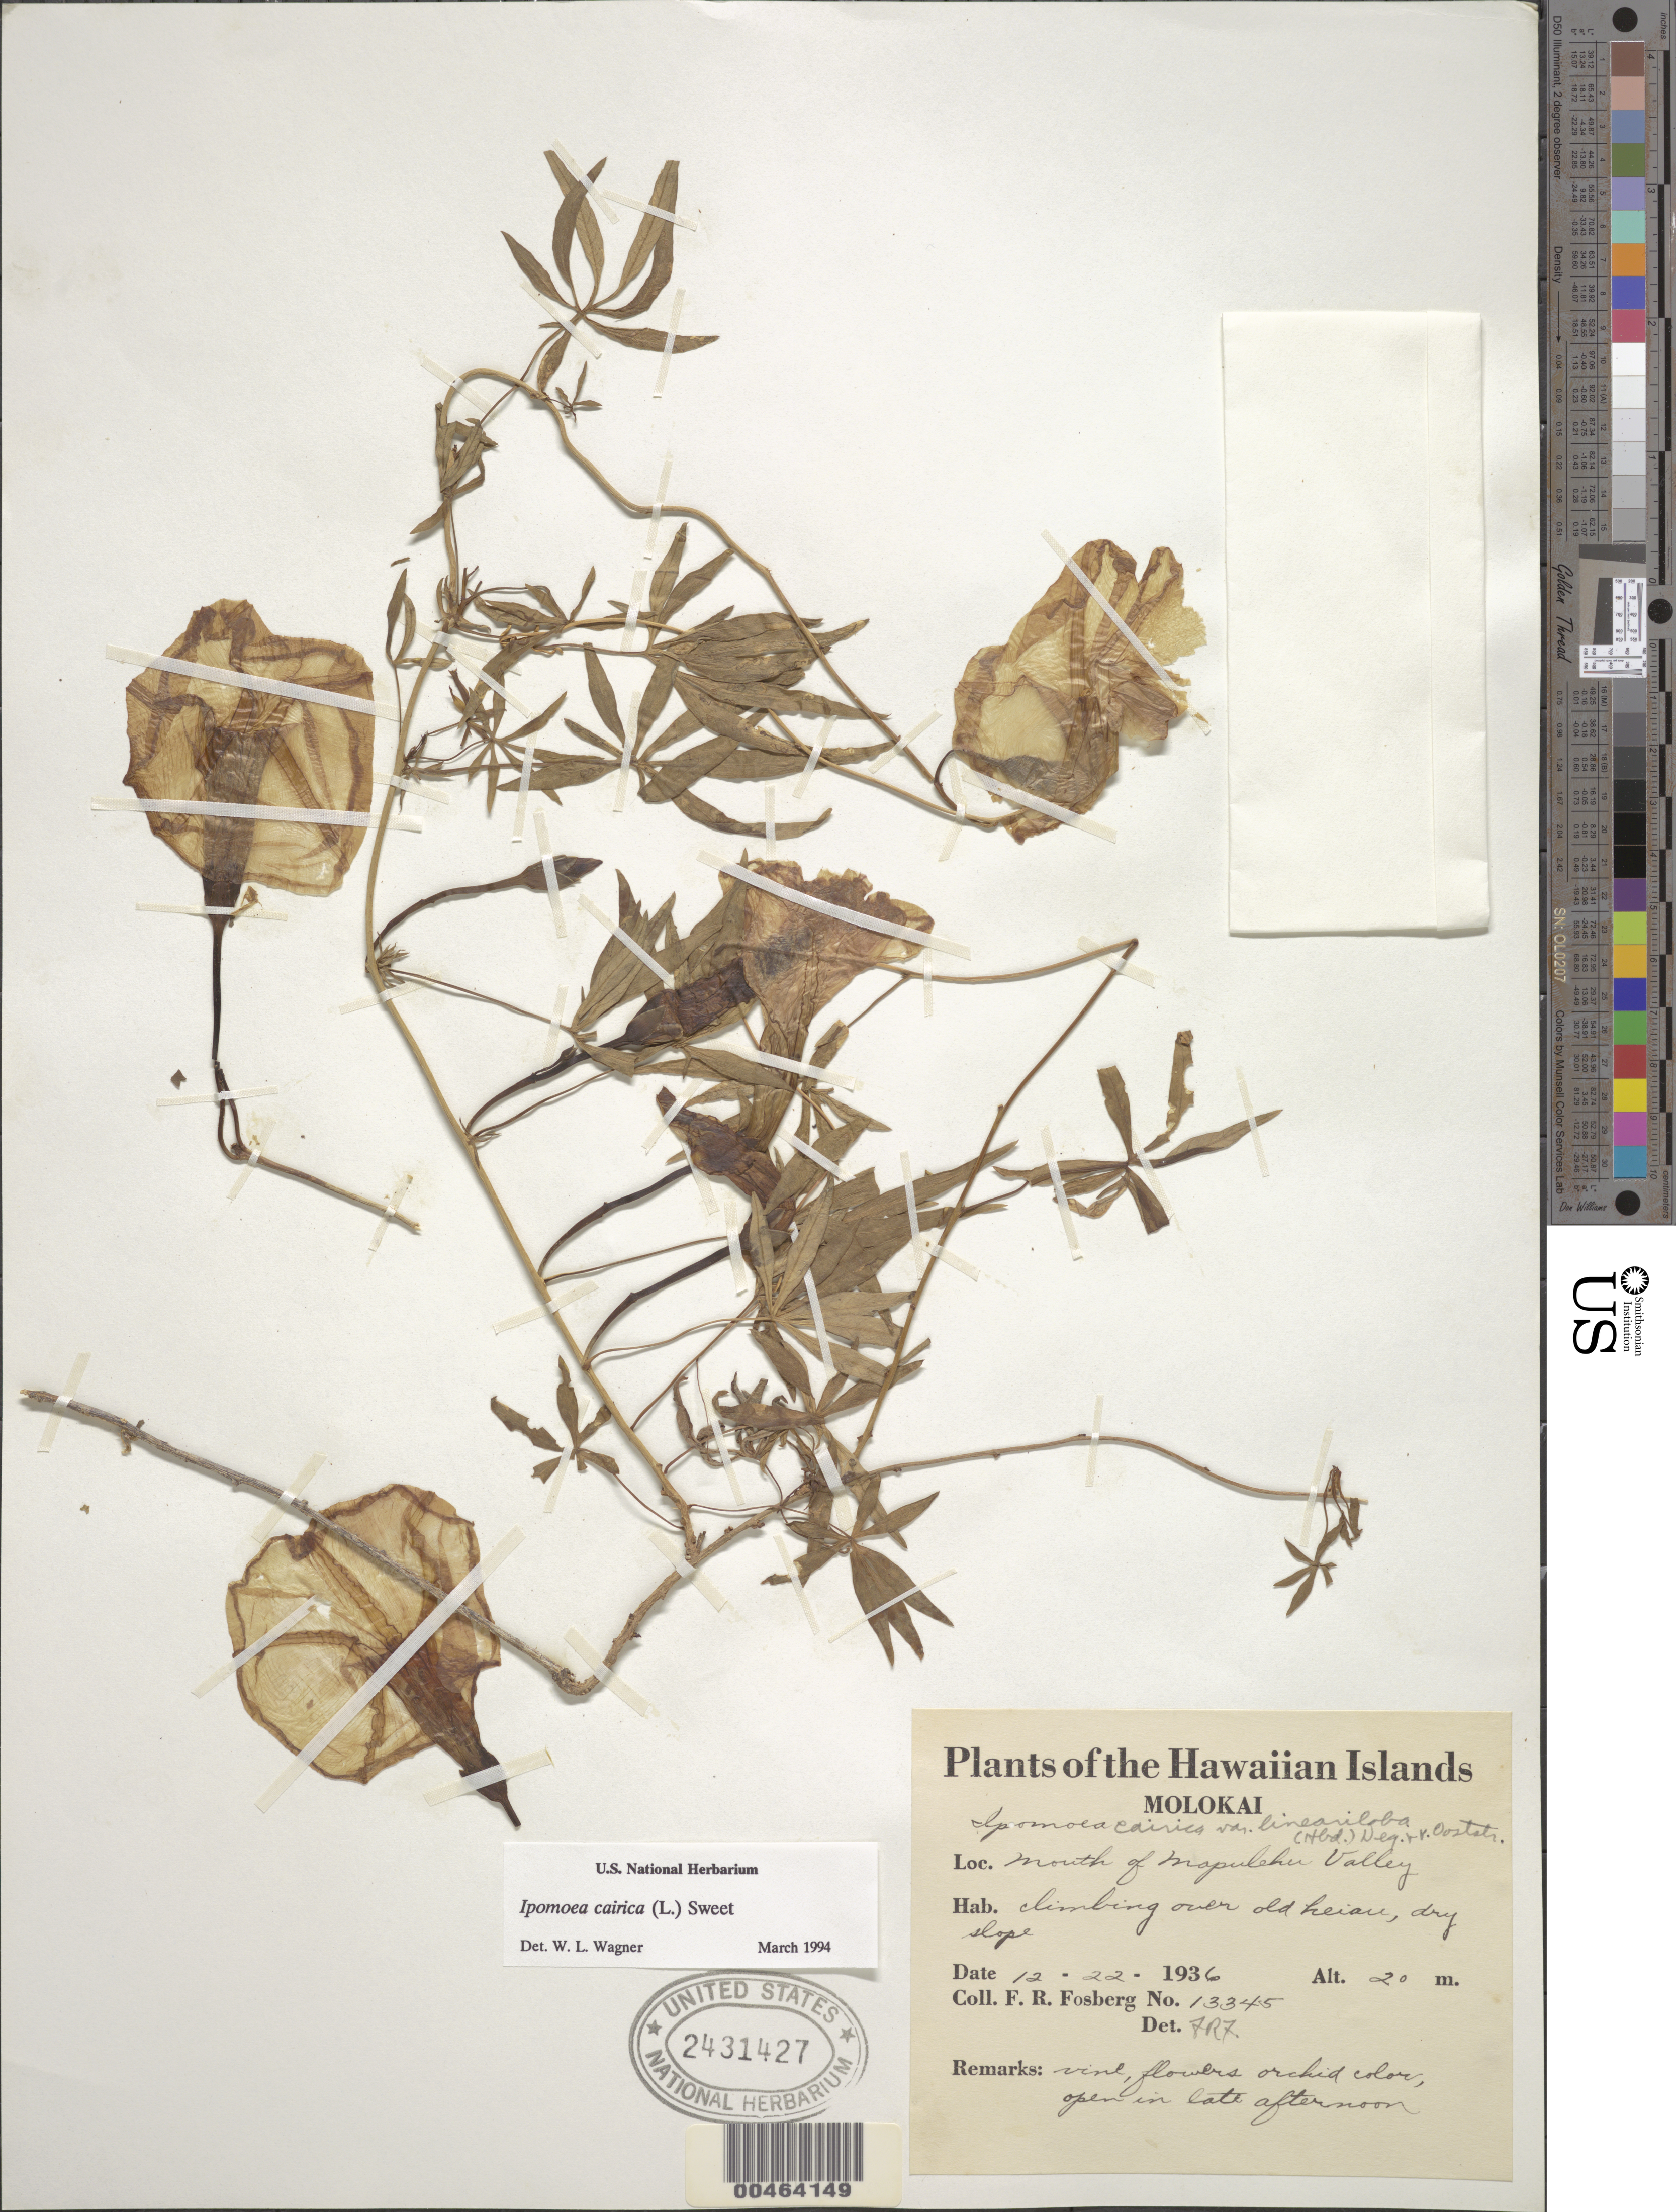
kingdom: Plantae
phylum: Tracheophyta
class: Magnoliopsida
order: Solanales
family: Convolvulaceae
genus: Ipomoea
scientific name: Ipomoea cairica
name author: (L.) Sweet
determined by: Wagner, W. L., (BOT), Smithsonian Institution - National Museum of Natural History (UNITED STATES)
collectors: F. R. Fosberg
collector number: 13345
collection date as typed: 22 Dec 1936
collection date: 1936-12-22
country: United States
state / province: Hawaii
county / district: Maui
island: Moloka'i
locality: mouth of Mapulehu Valley.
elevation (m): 20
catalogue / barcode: US 2431427